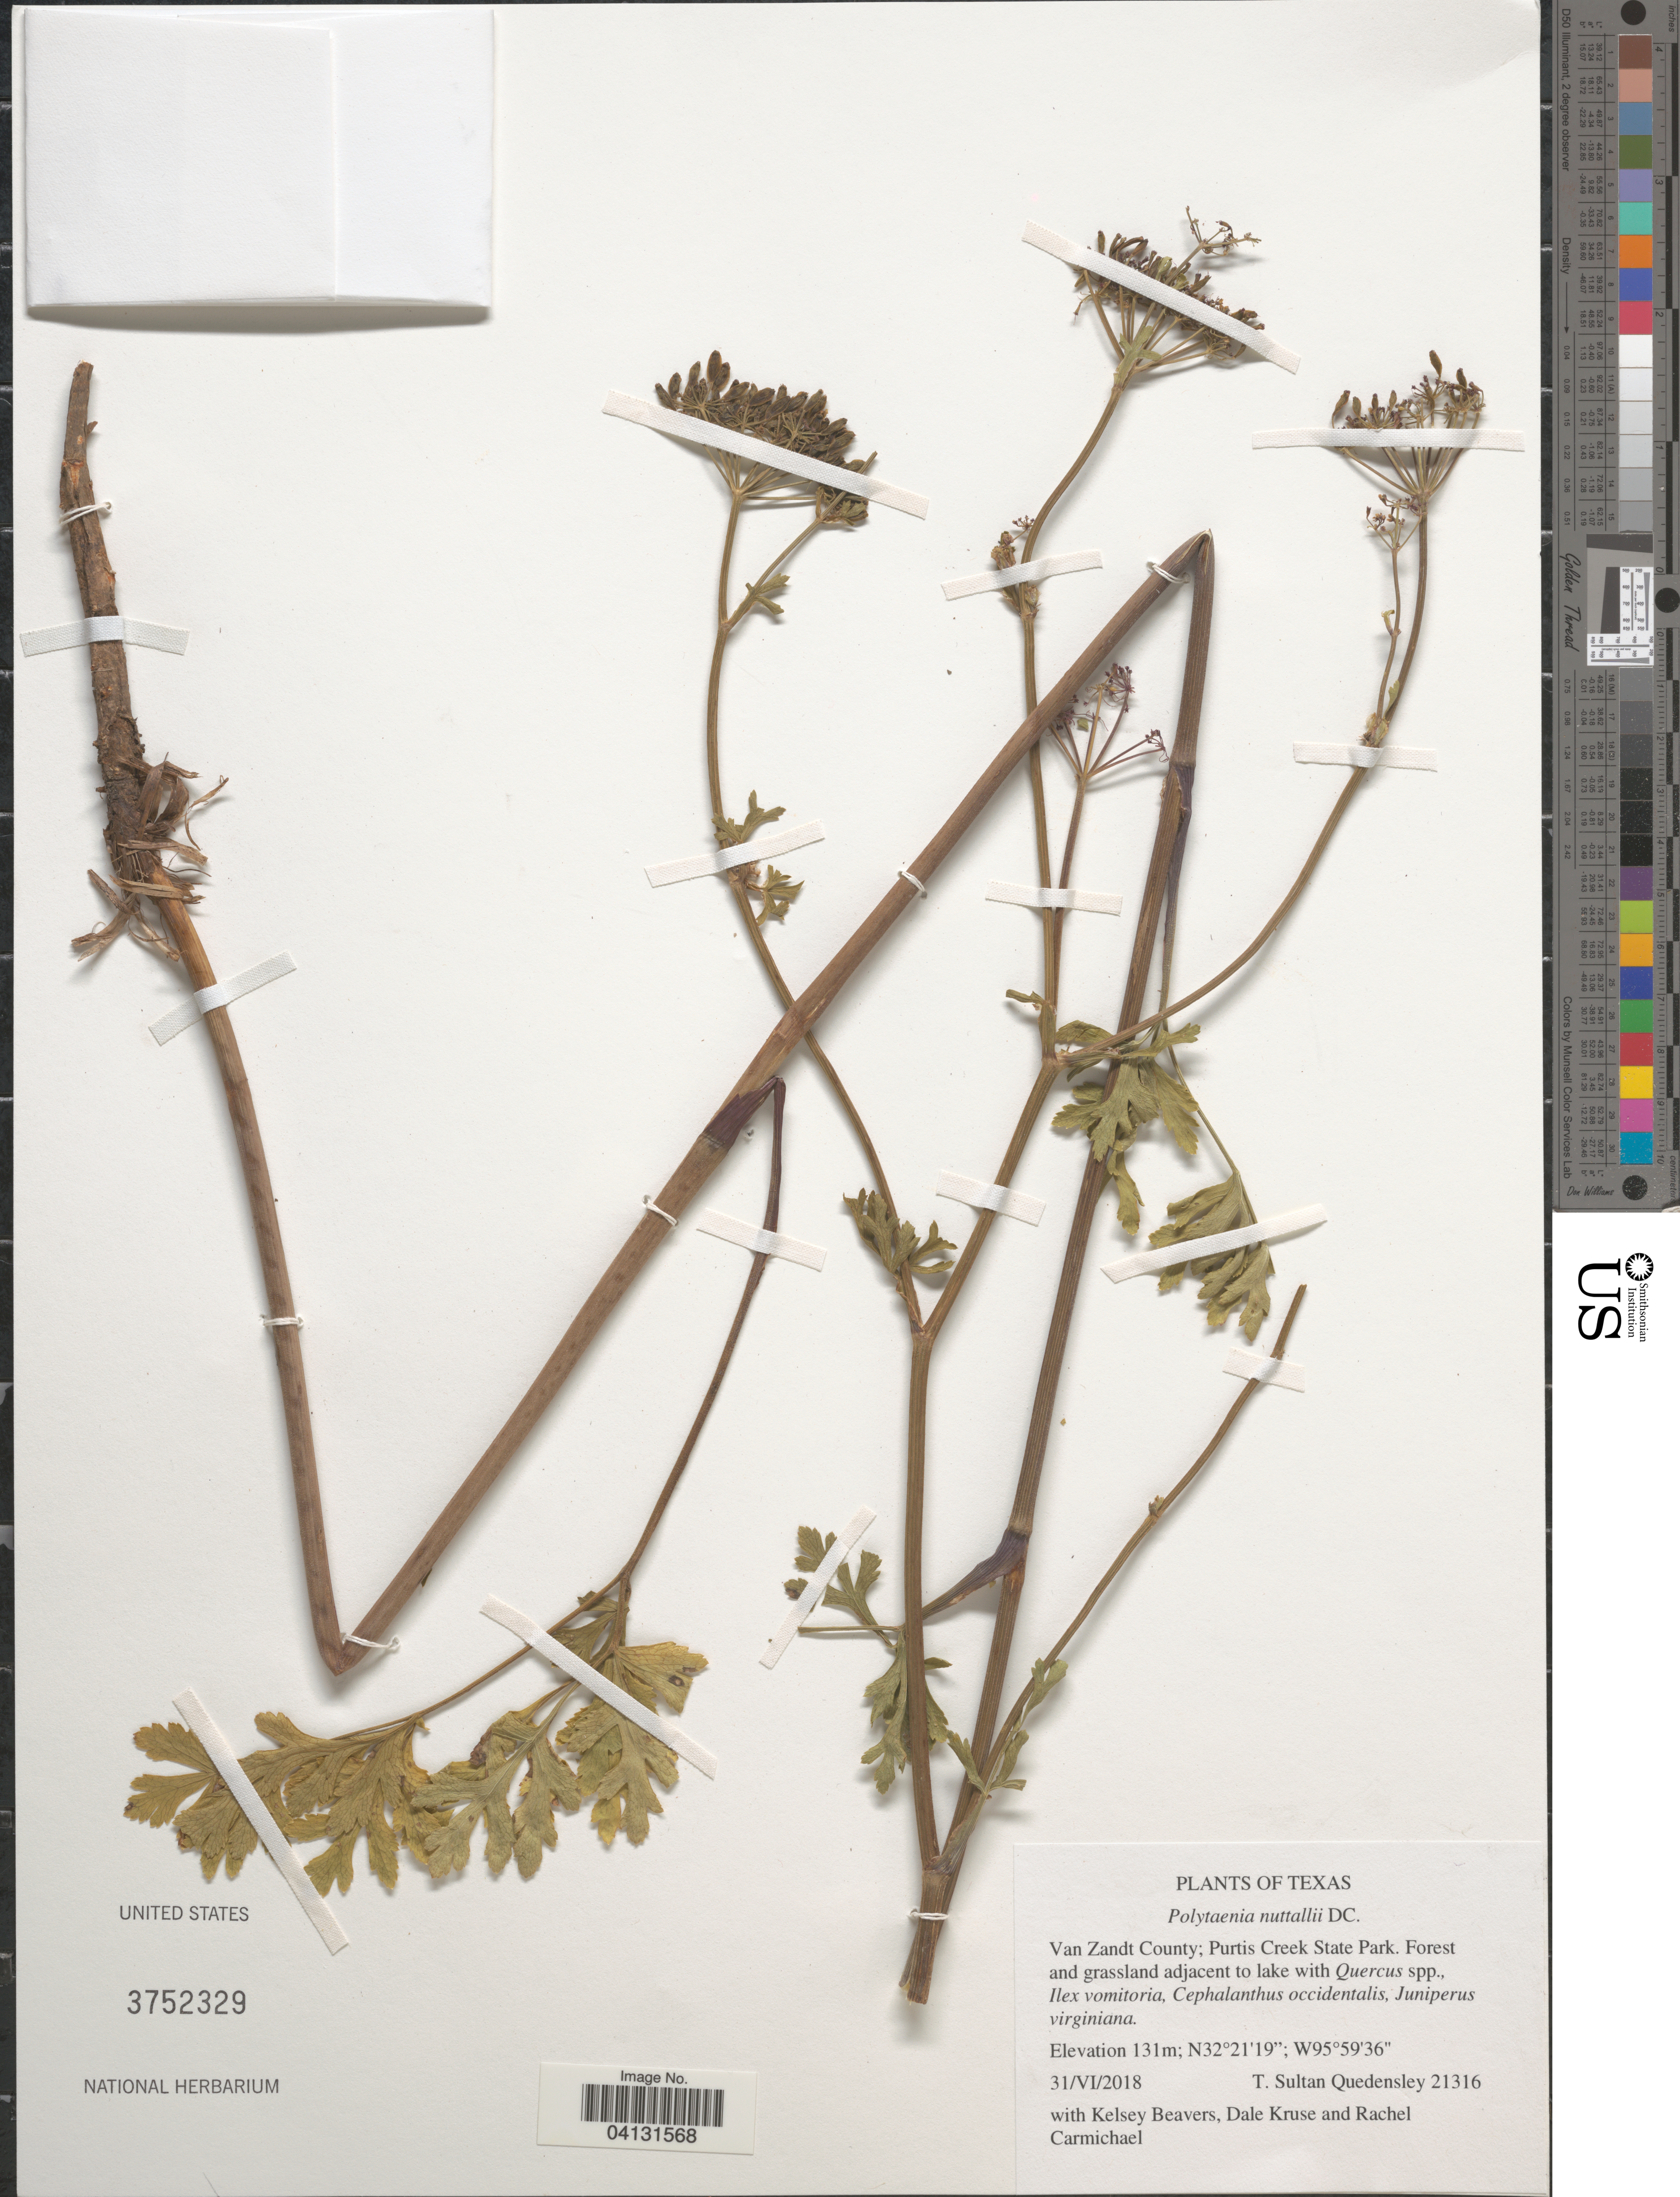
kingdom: Plantae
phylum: Tracheophyta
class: Magnoliopsida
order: Apiales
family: Apiaceae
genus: Polytaenia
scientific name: Polytaenia nuttallii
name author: DC.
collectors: T. S. Quedensley, K. Beavers, D. Kruse & R. Carmichael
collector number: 21316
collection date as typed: Transcribed d/m/y: 31/6/2018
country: United States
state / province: Texas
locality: Van Zandt County; Purtis Creek State Park.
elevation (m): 131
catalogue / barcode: US 3752329